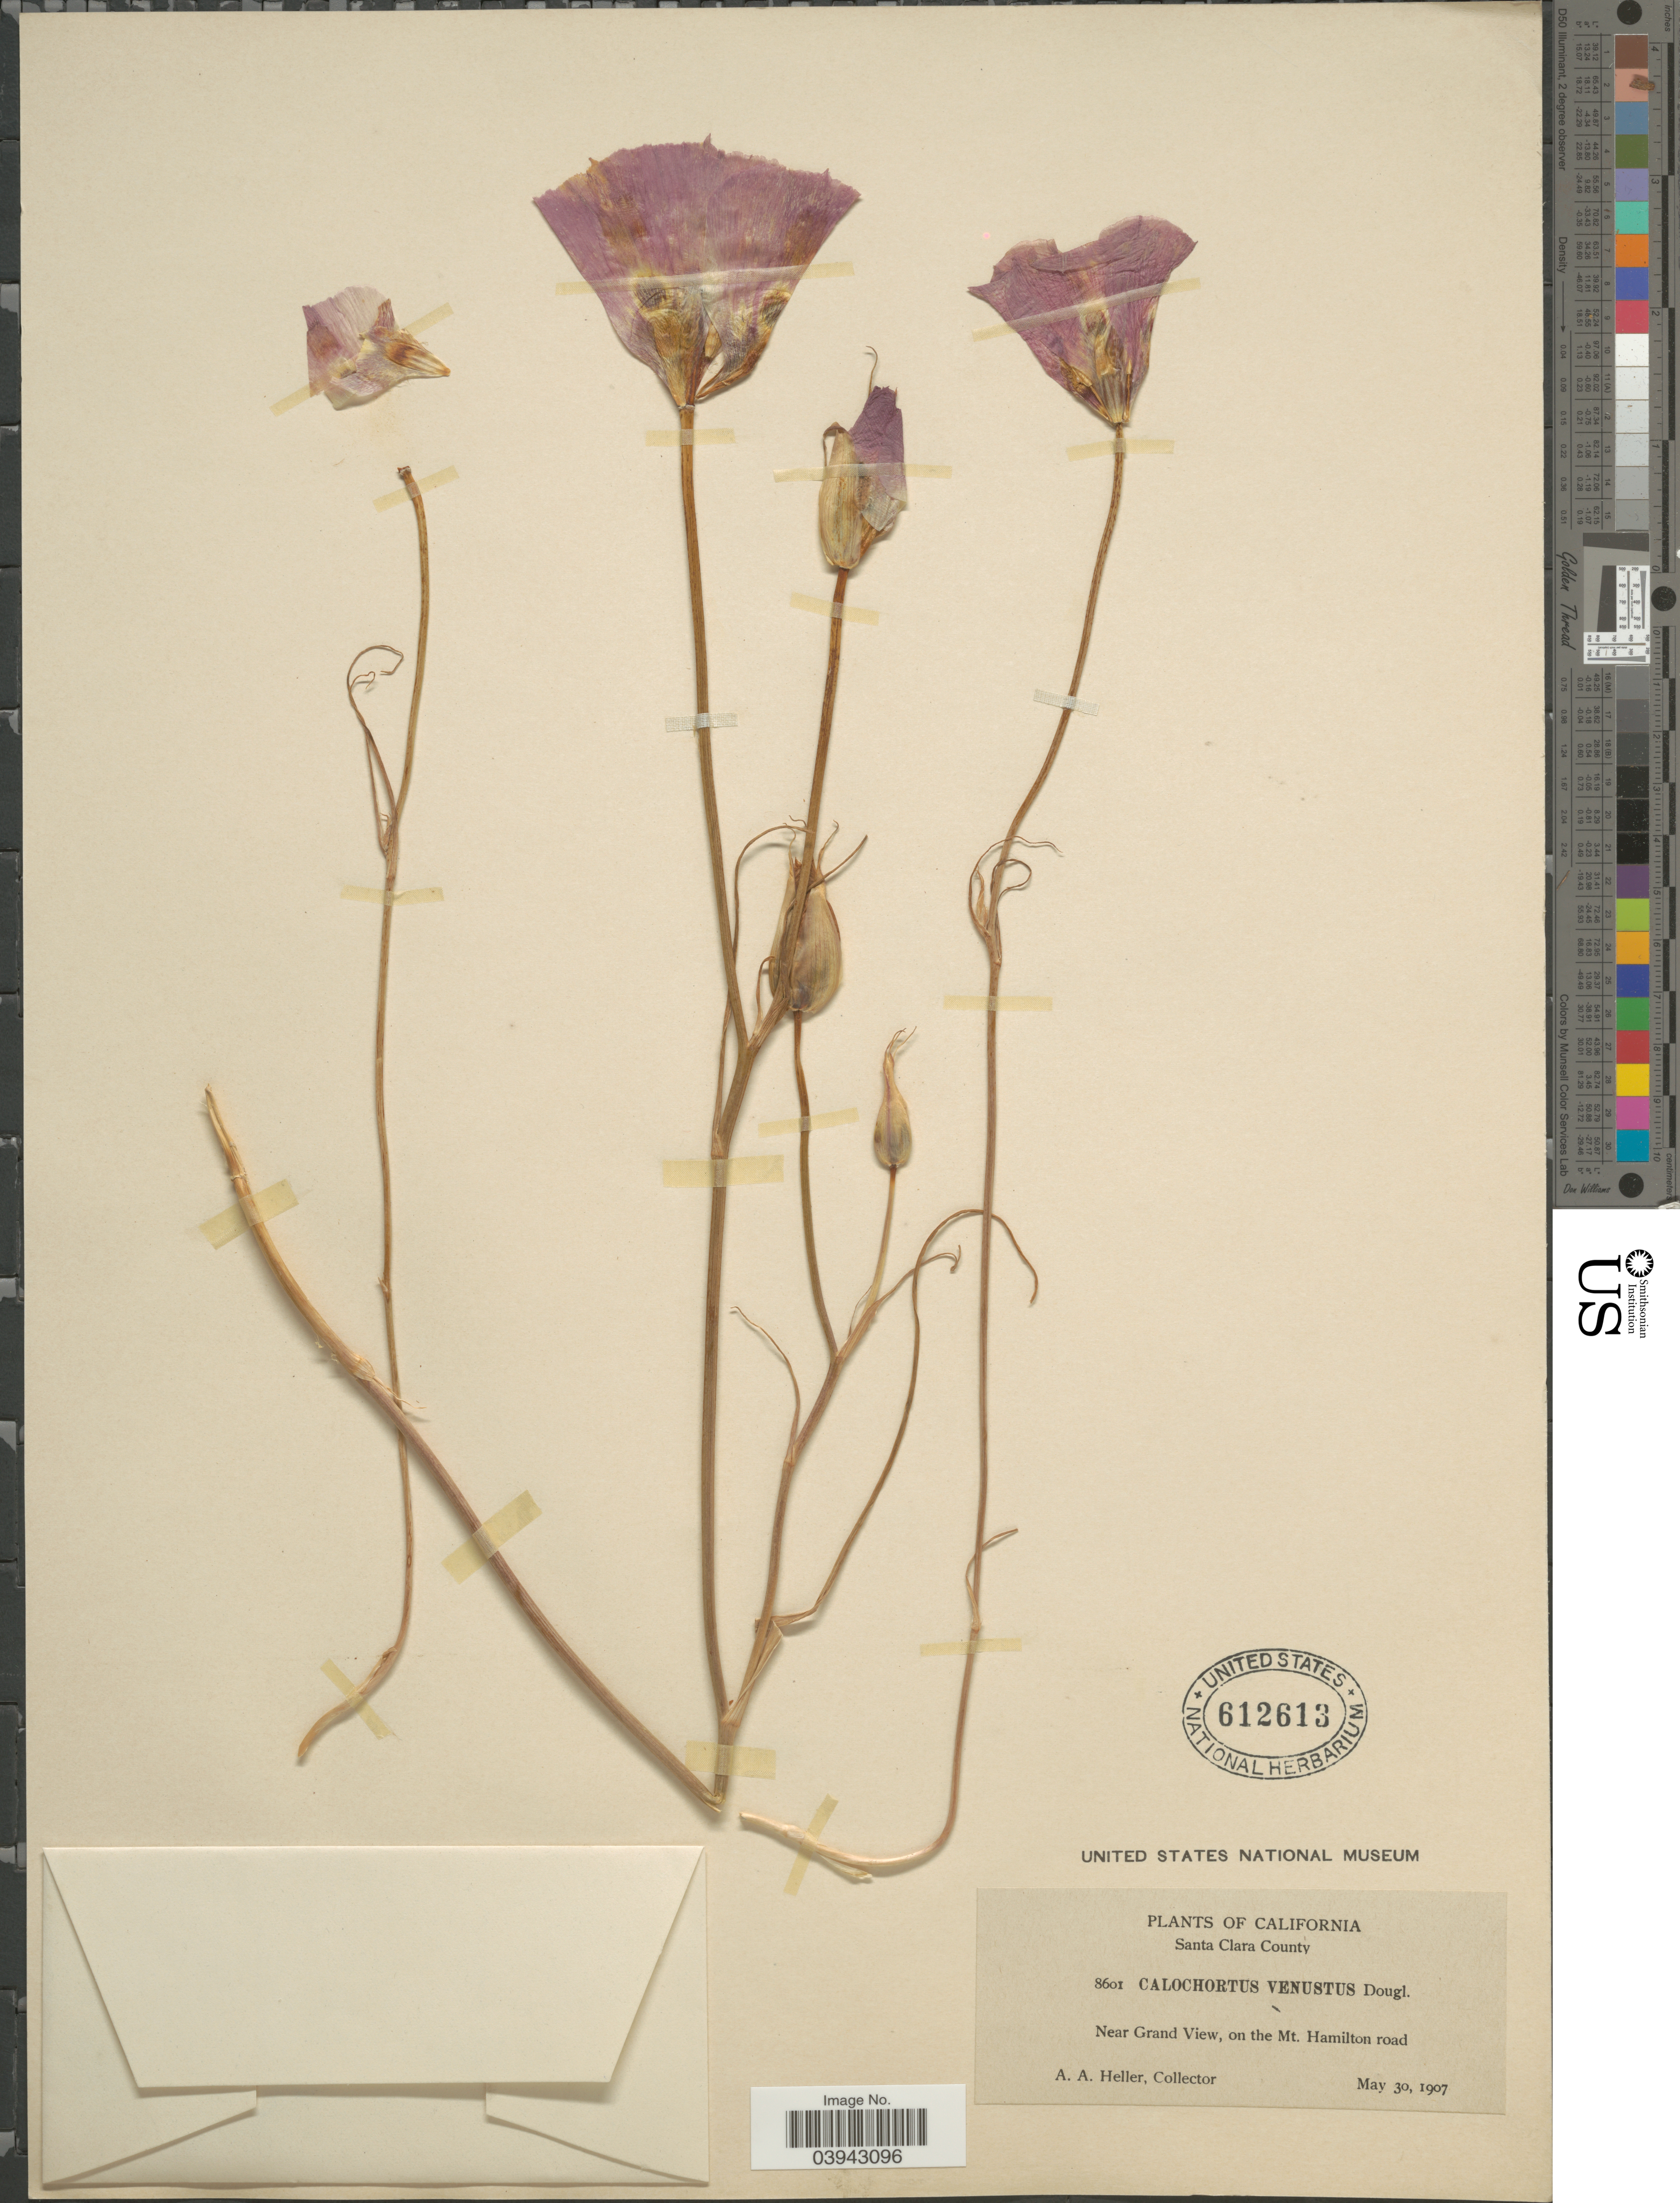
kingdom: Plantae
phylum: Tracheophyta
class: Liliopsida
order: Liliales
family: Liliaceae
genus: Calochortus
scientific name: Calochortus venustus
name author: Douglas ex Benth.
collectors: A. A. Heller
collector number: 8601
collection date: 1907-05-30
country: United States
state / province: California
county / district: Santa Clara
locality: Santa Clara County. Near Grand View, on the Mt. Hamilton road.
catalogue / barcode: US 612613